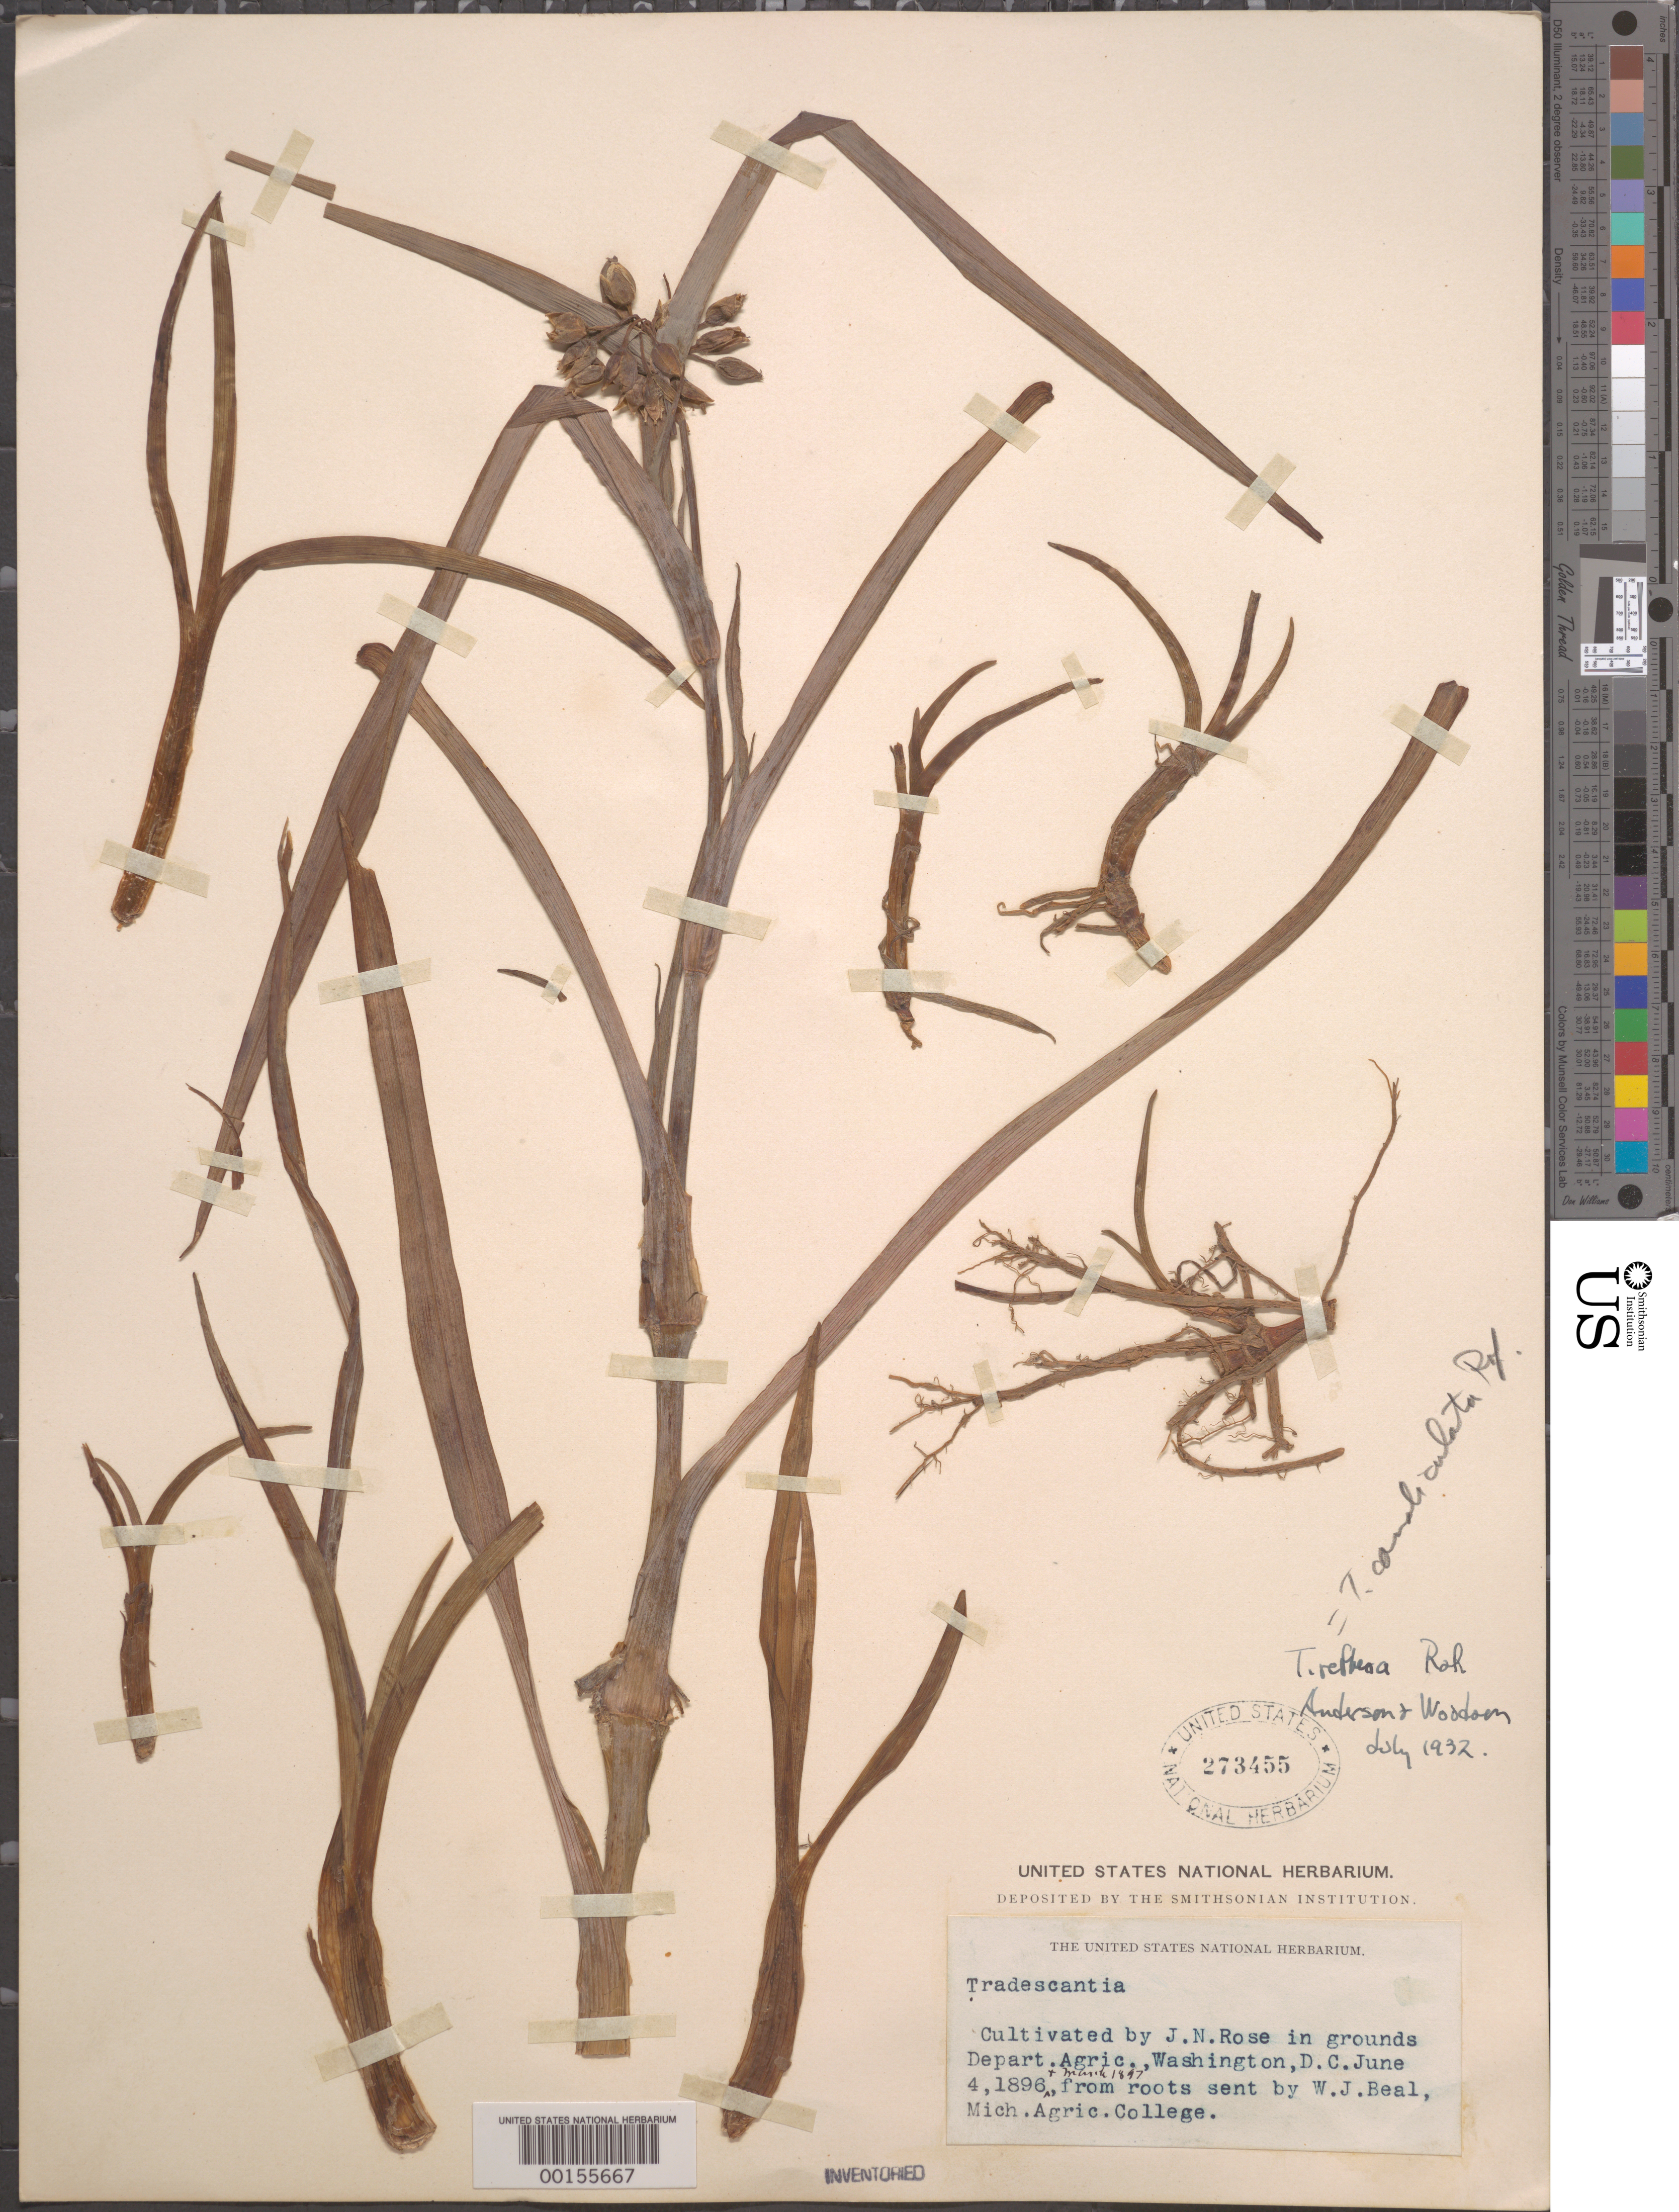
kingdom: Plantae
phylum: Tracheophyta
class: Liliopsida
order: Commelinales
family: Commelinaceae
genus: Tradescantia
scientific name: Tradescantia ohiensis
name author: Raf.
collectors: J. N. Rose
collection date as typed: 04 Jun 1896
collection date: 1896-06-04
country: United States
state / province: District of Columbia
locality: Dept. of Agric., Washington D.C.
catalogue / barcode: US 273455